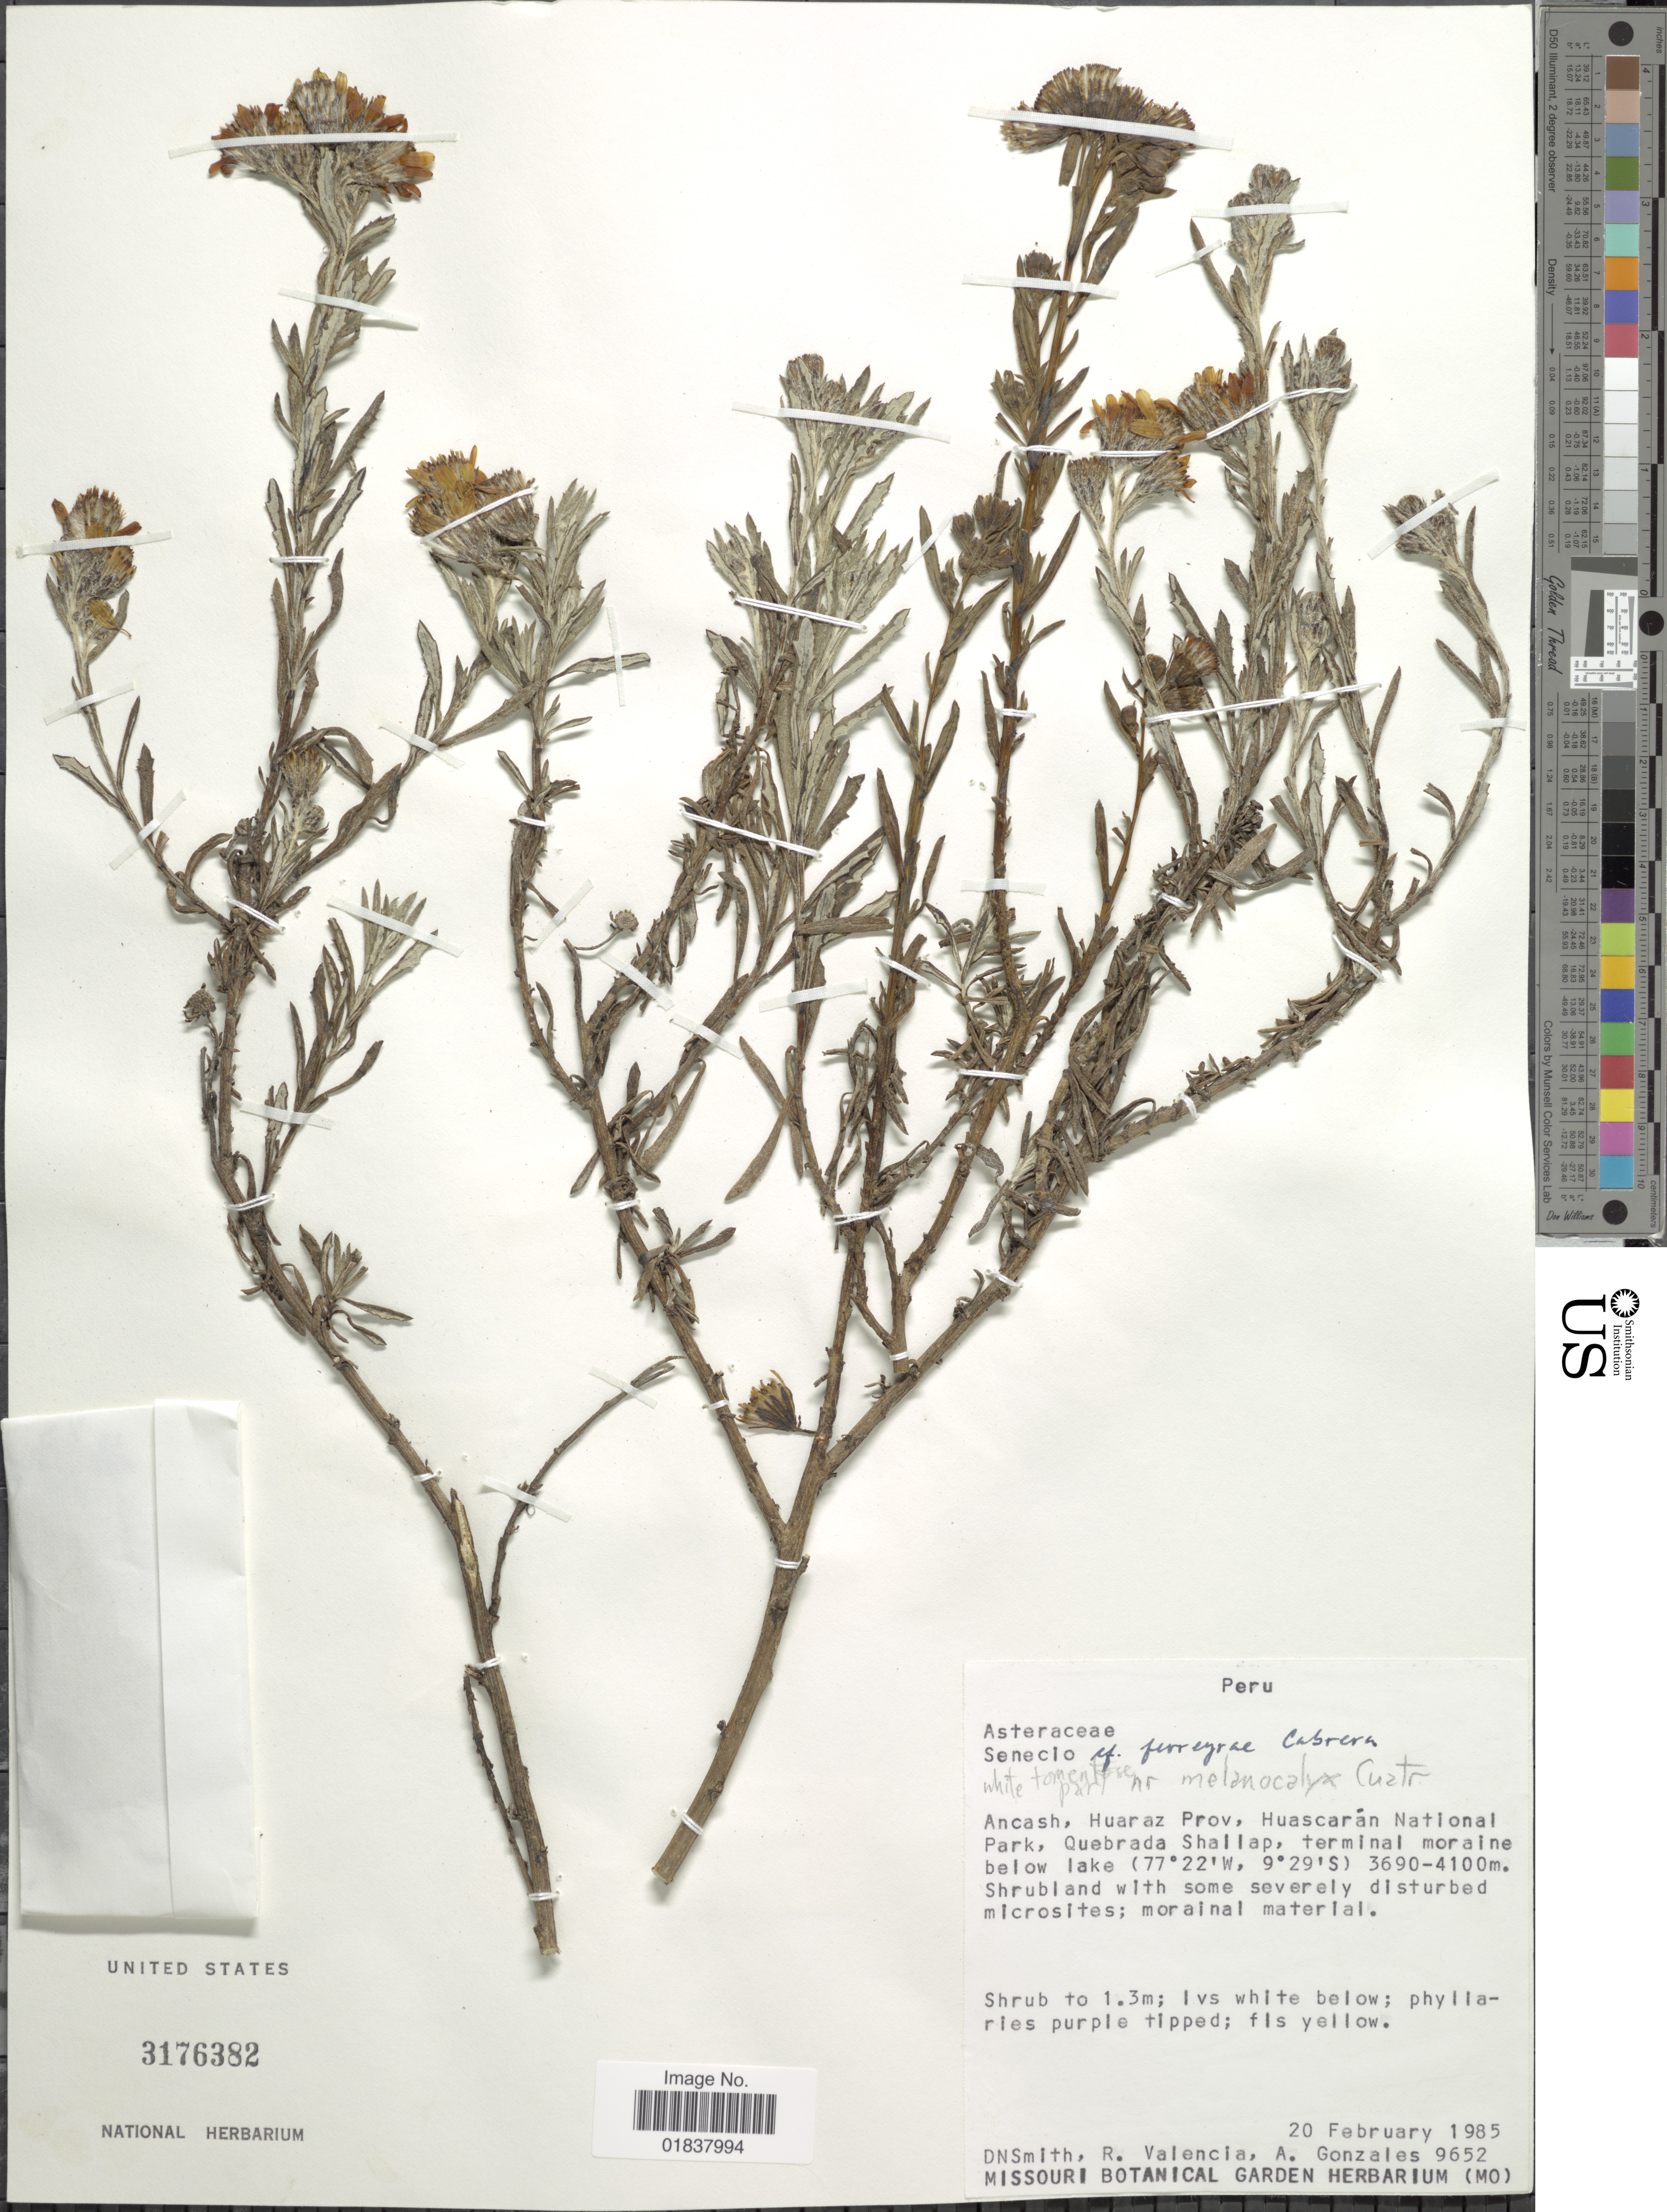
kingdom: Plantae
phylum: Tracheophyta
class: Magnoliopsida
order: Asterales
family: Asteraceae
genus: Senecio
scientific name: Senecio melanocalyx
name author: Cuatrec.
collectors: D. Smith, R. Valencia & A. Gonzáles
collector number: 9652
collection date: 1985-02-20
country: Peru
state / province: Ancash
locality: Carhuaz Prov., Huascaran National Park, Quebrada Shallap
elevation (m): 3690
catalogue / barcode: US 3176382